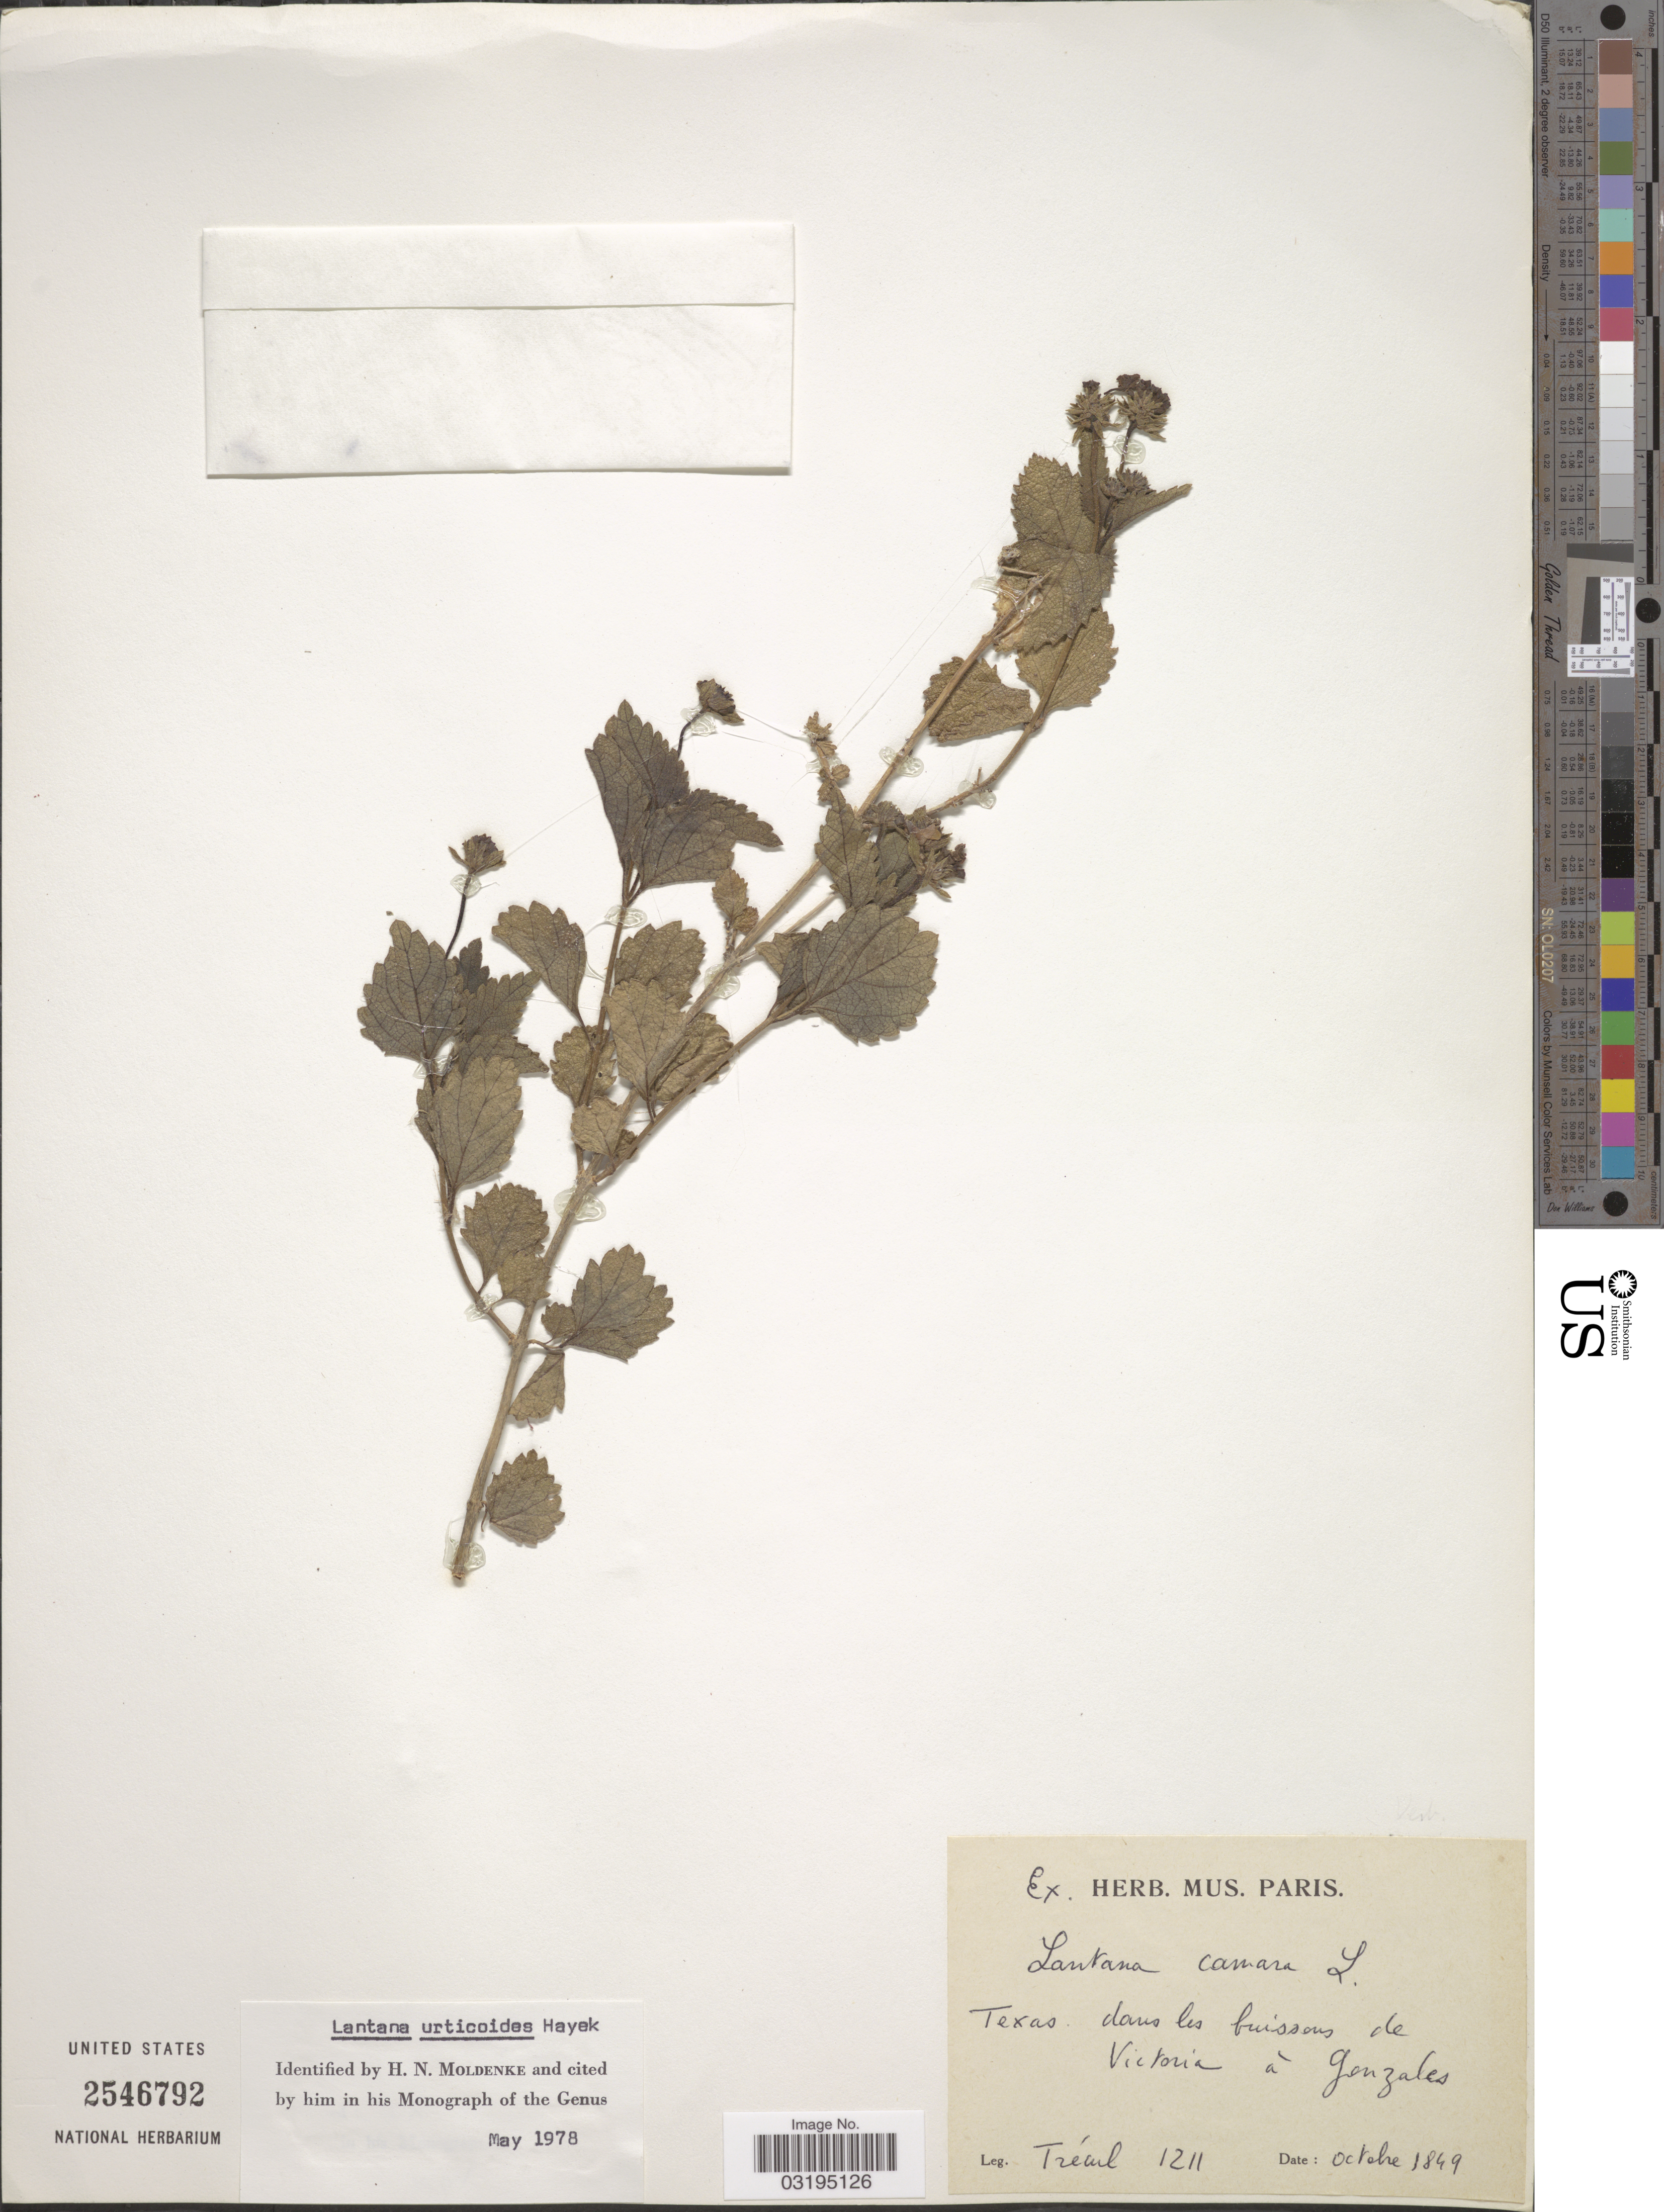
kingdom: Plantae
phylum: Tracheophyta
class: Magnoliopsida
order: Lamiales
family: Verbenaceae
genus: Lantana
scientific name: Lantana urticoides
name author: Hayek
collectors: A. Trécul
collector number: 1211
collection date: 1849-10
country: United States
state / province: Texas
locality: Dans les buissons de Victoria á Gonzales.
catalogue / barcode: US 2546792